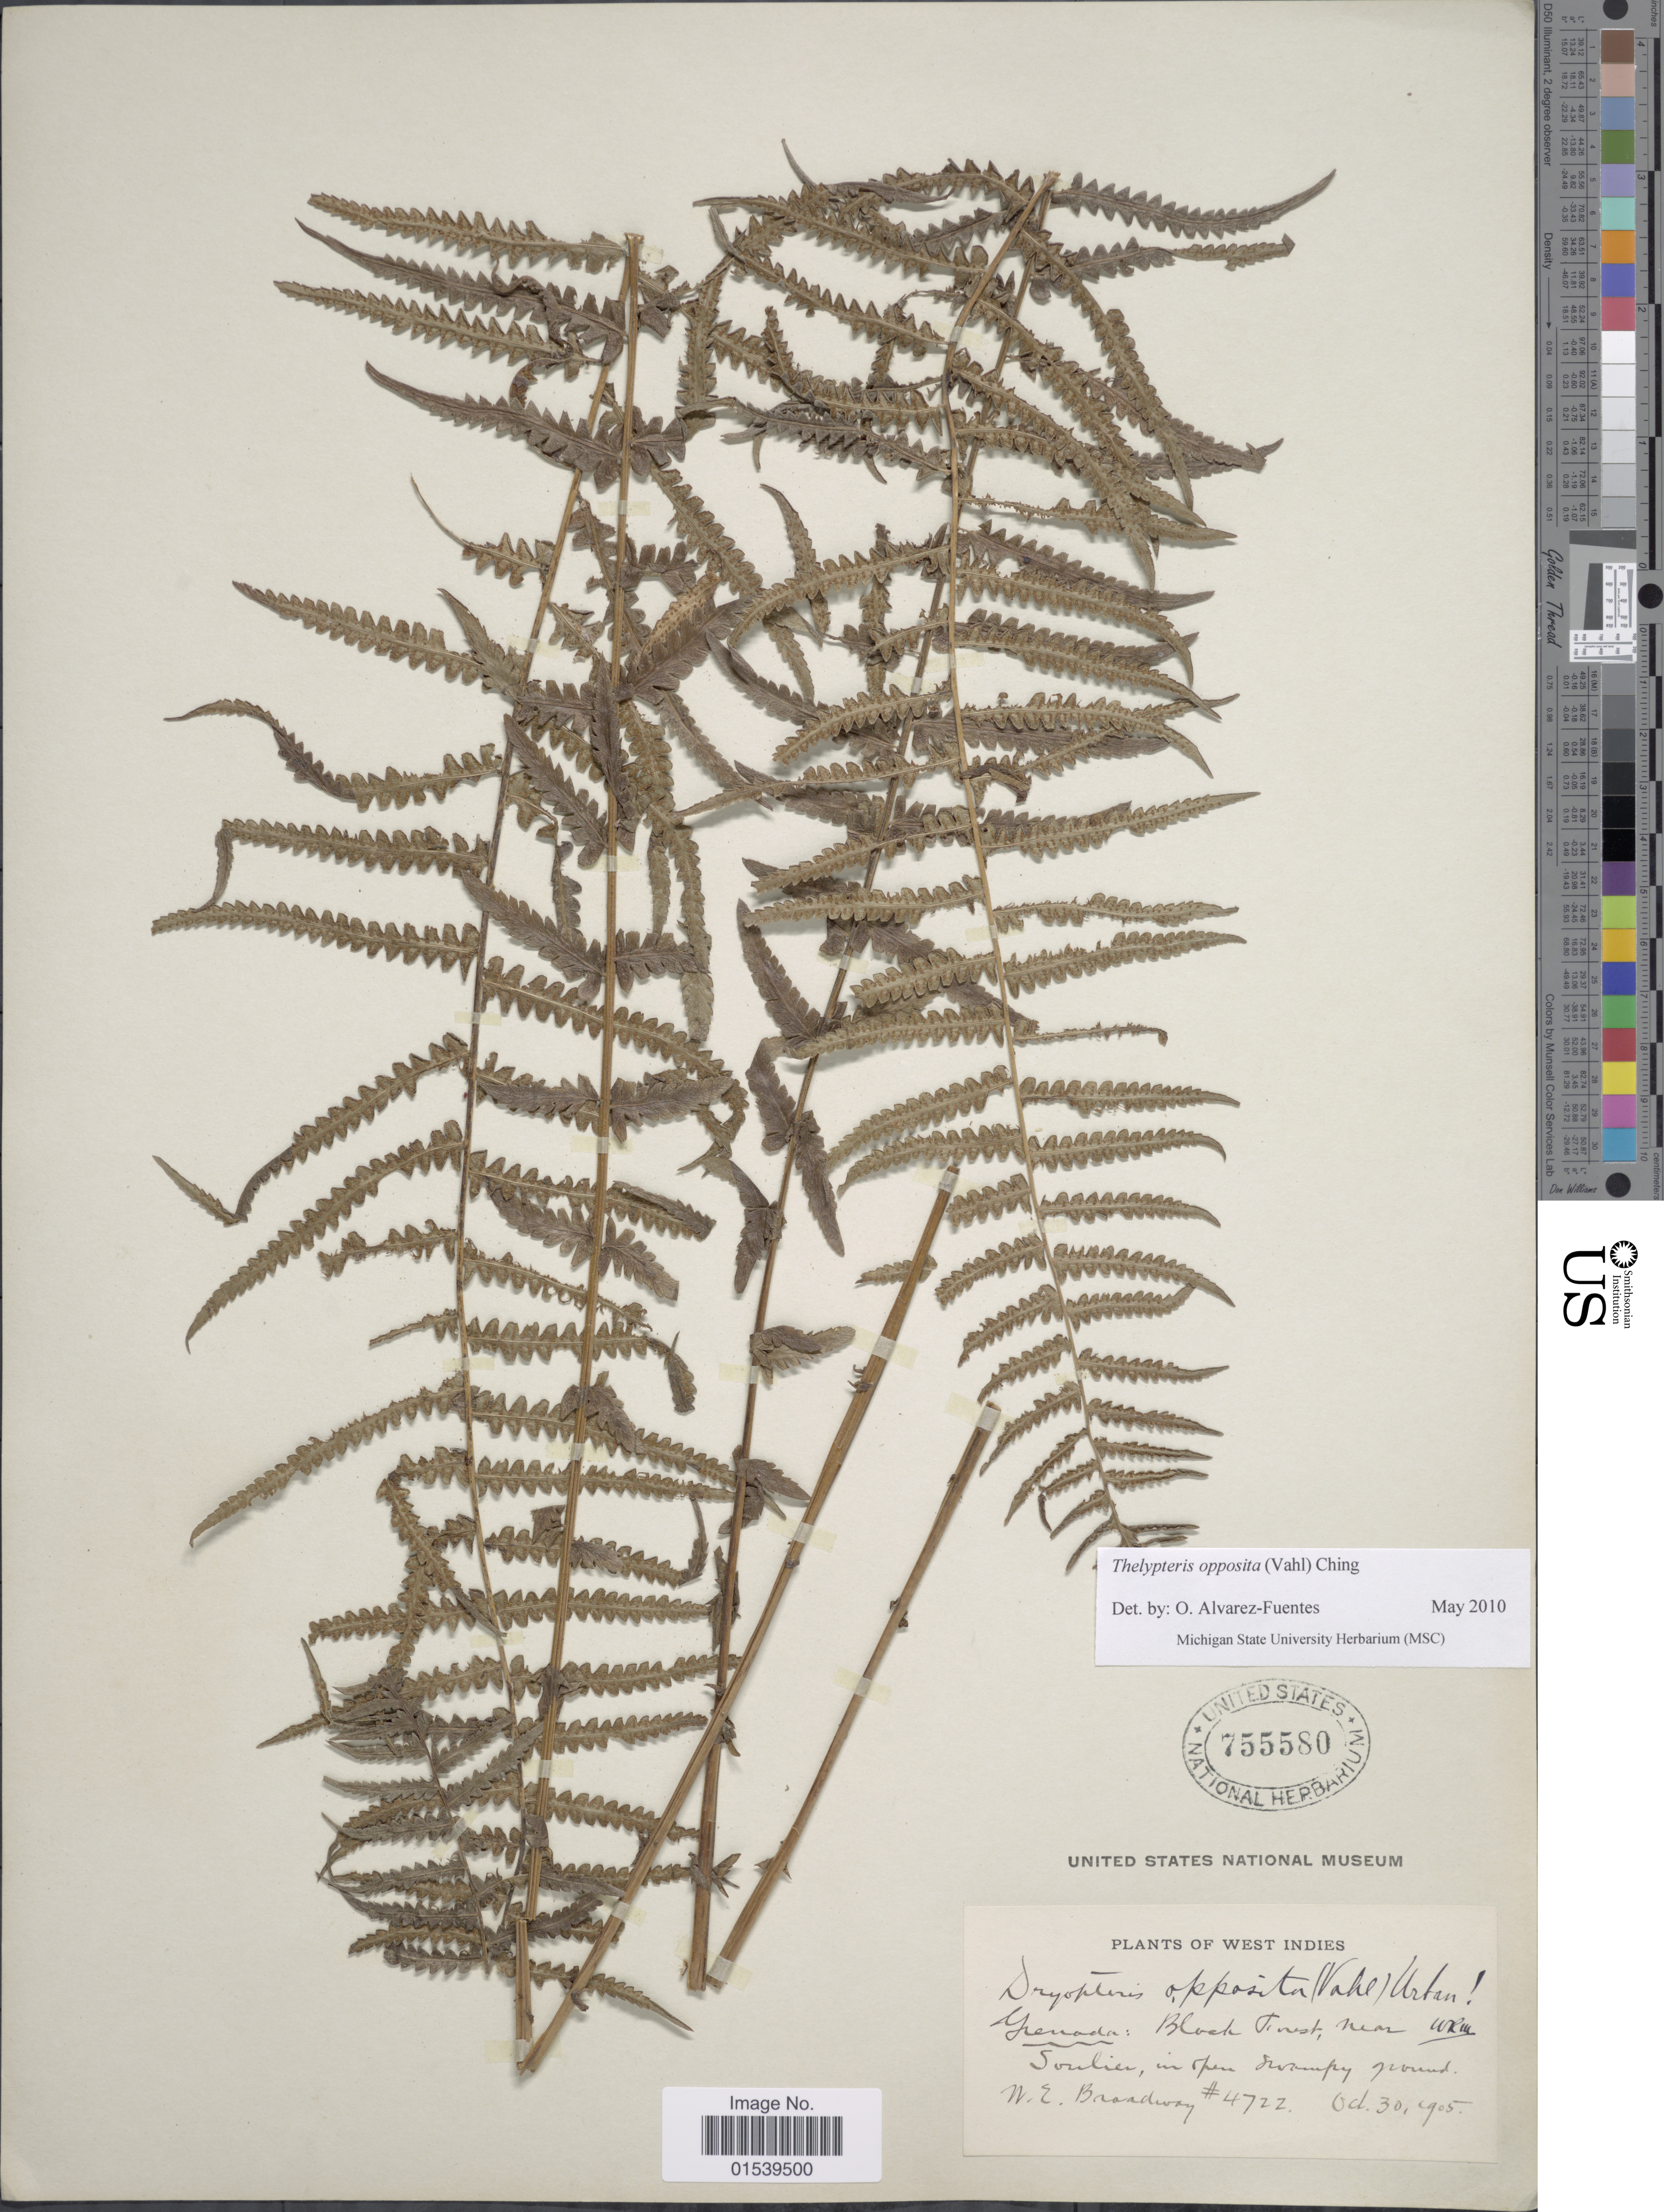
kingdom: Plantae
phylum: Tracheophyta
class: Polypodiopsida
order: Polypodiales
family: Thelypteridaceae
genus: Amauropelta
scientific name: Amauropelta opposita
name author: (Vahl) Pic. Serm.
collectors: W. E. Broadway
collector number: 4722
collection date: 1905-10-30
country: Grenada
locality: West Indies, Grenada: Black Forest, near Soulier, in open swampy ground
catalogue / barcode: US 755580